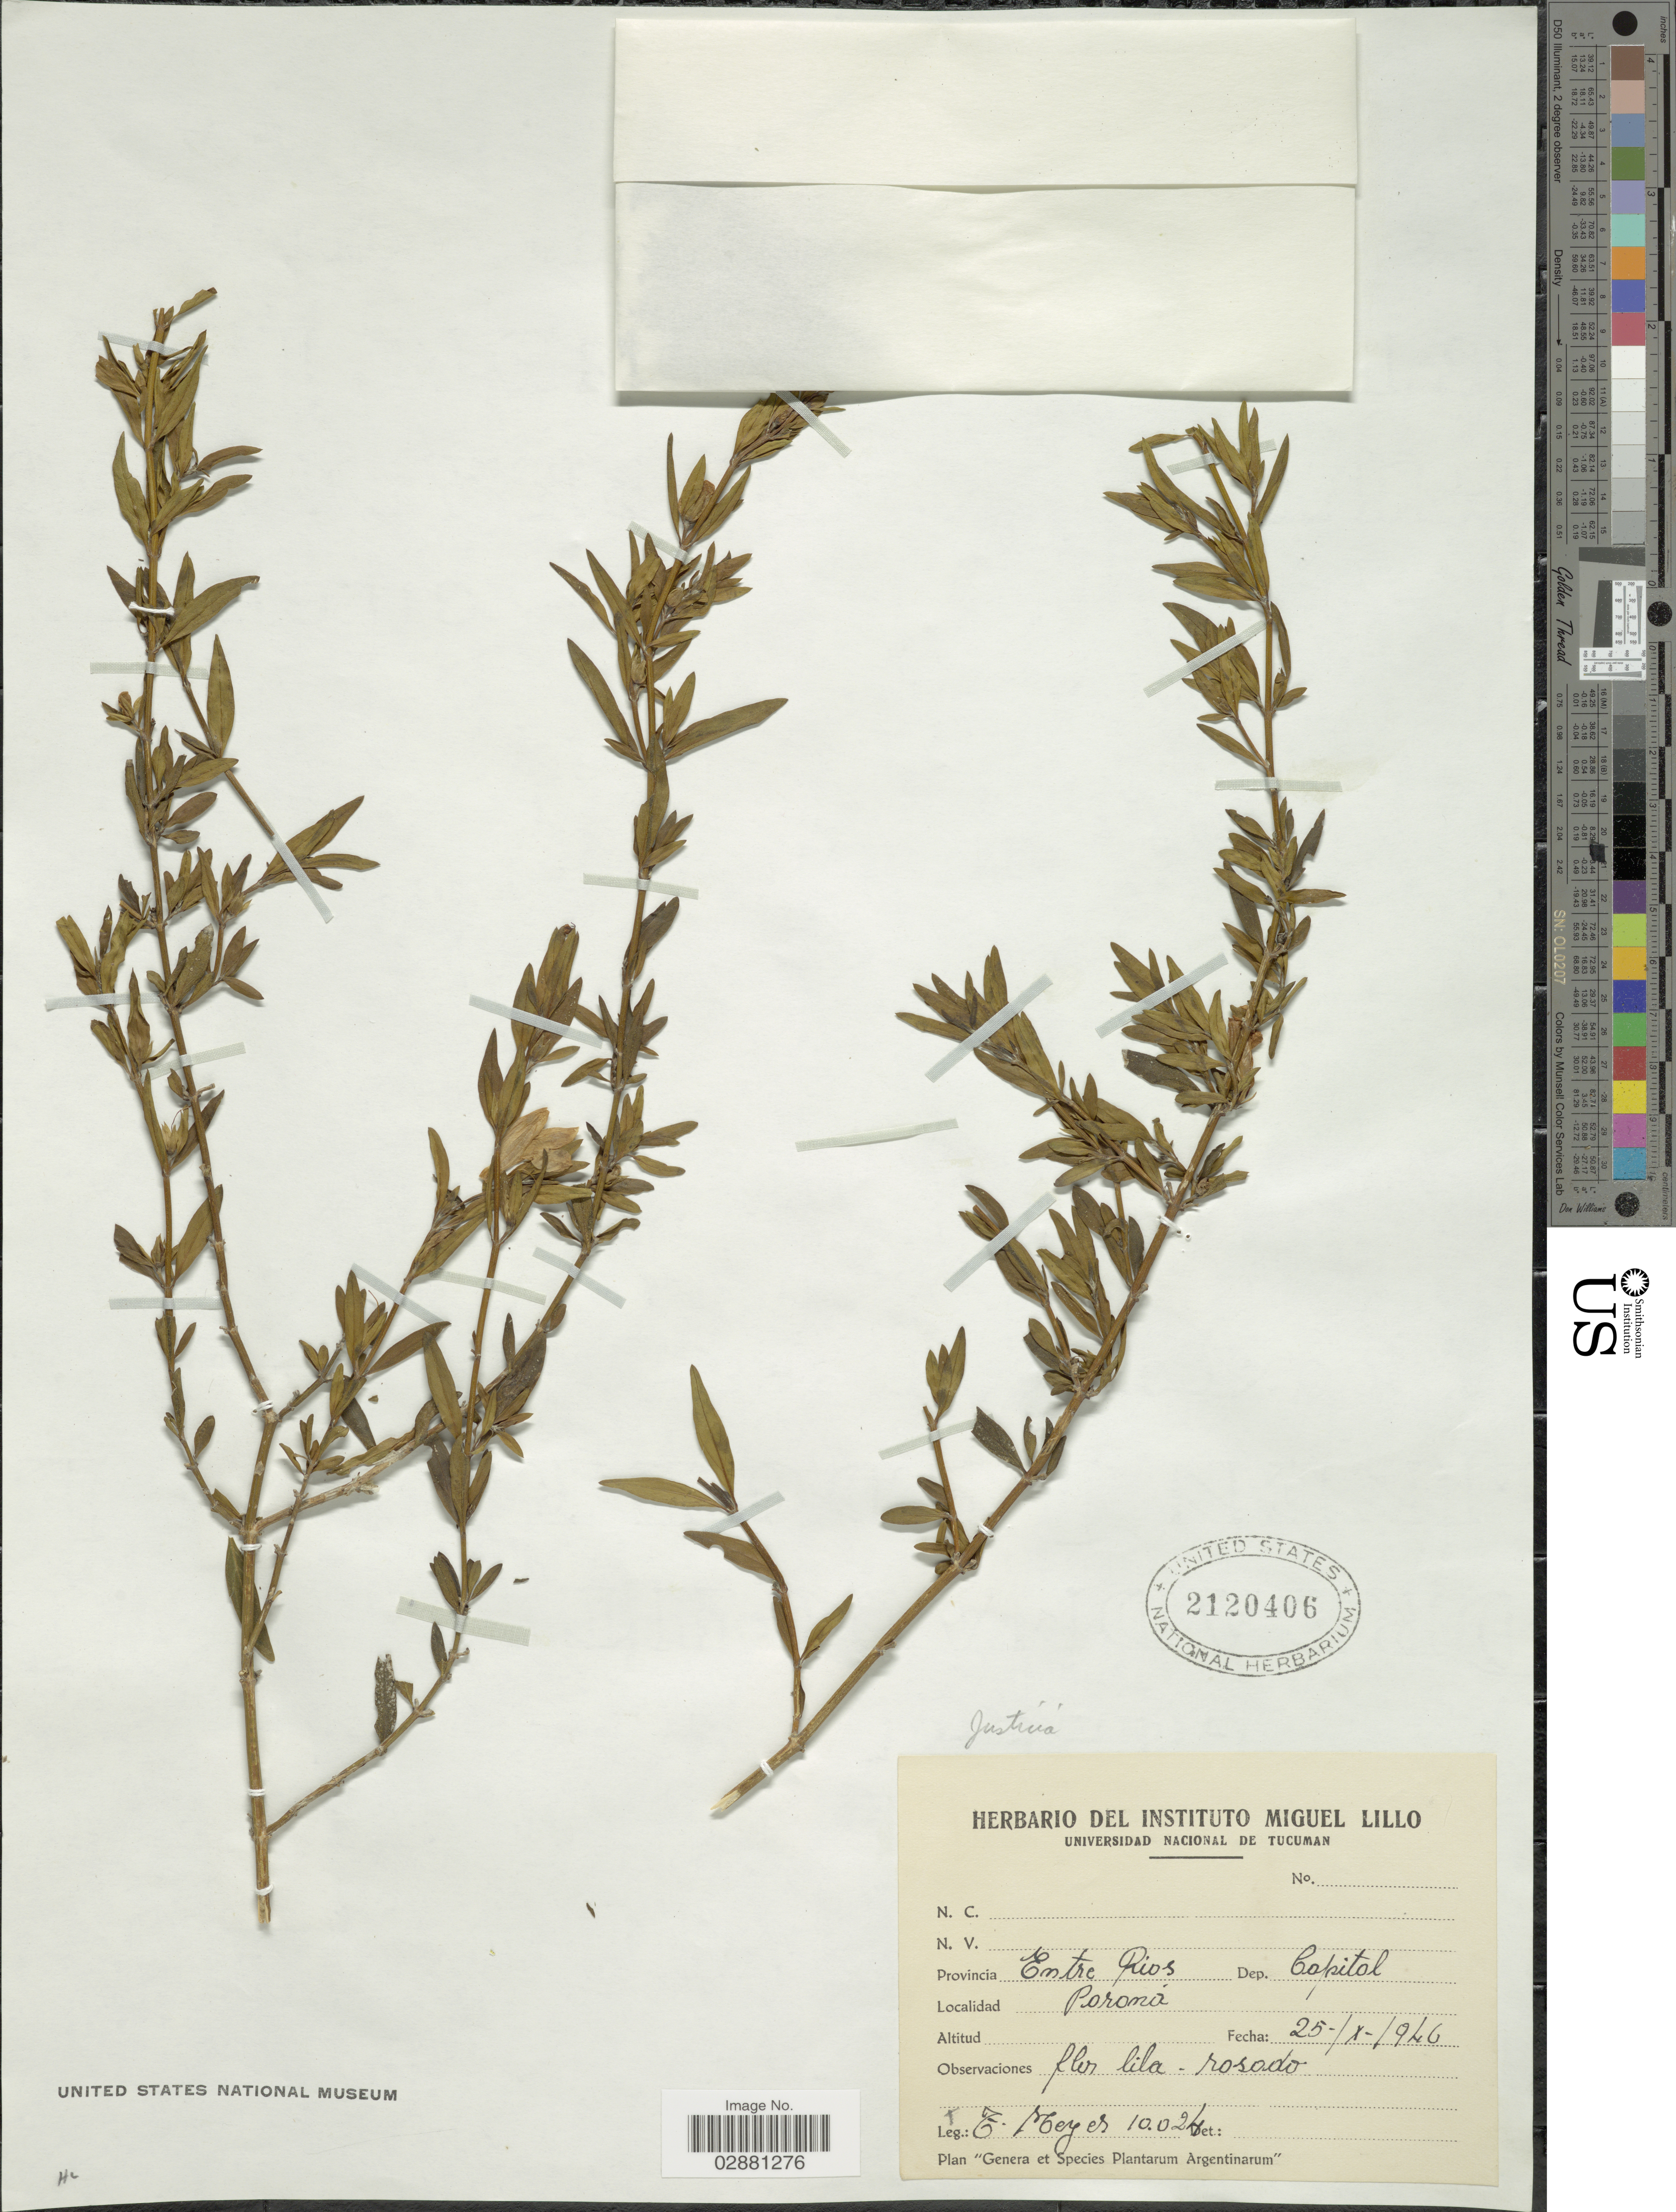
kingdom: Plantae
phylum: Tracheophyta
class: Magnoliopsida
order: Lamiales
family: Acanthaceae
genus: Justicia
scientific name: Justicia tweediana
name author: (Nees) Griseb.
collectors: T. Meyer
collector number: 10024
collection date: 1946-10-25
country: Argentina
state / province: Entre Rios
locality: Dep. Capital, Poroná.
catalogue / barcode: US 2120406